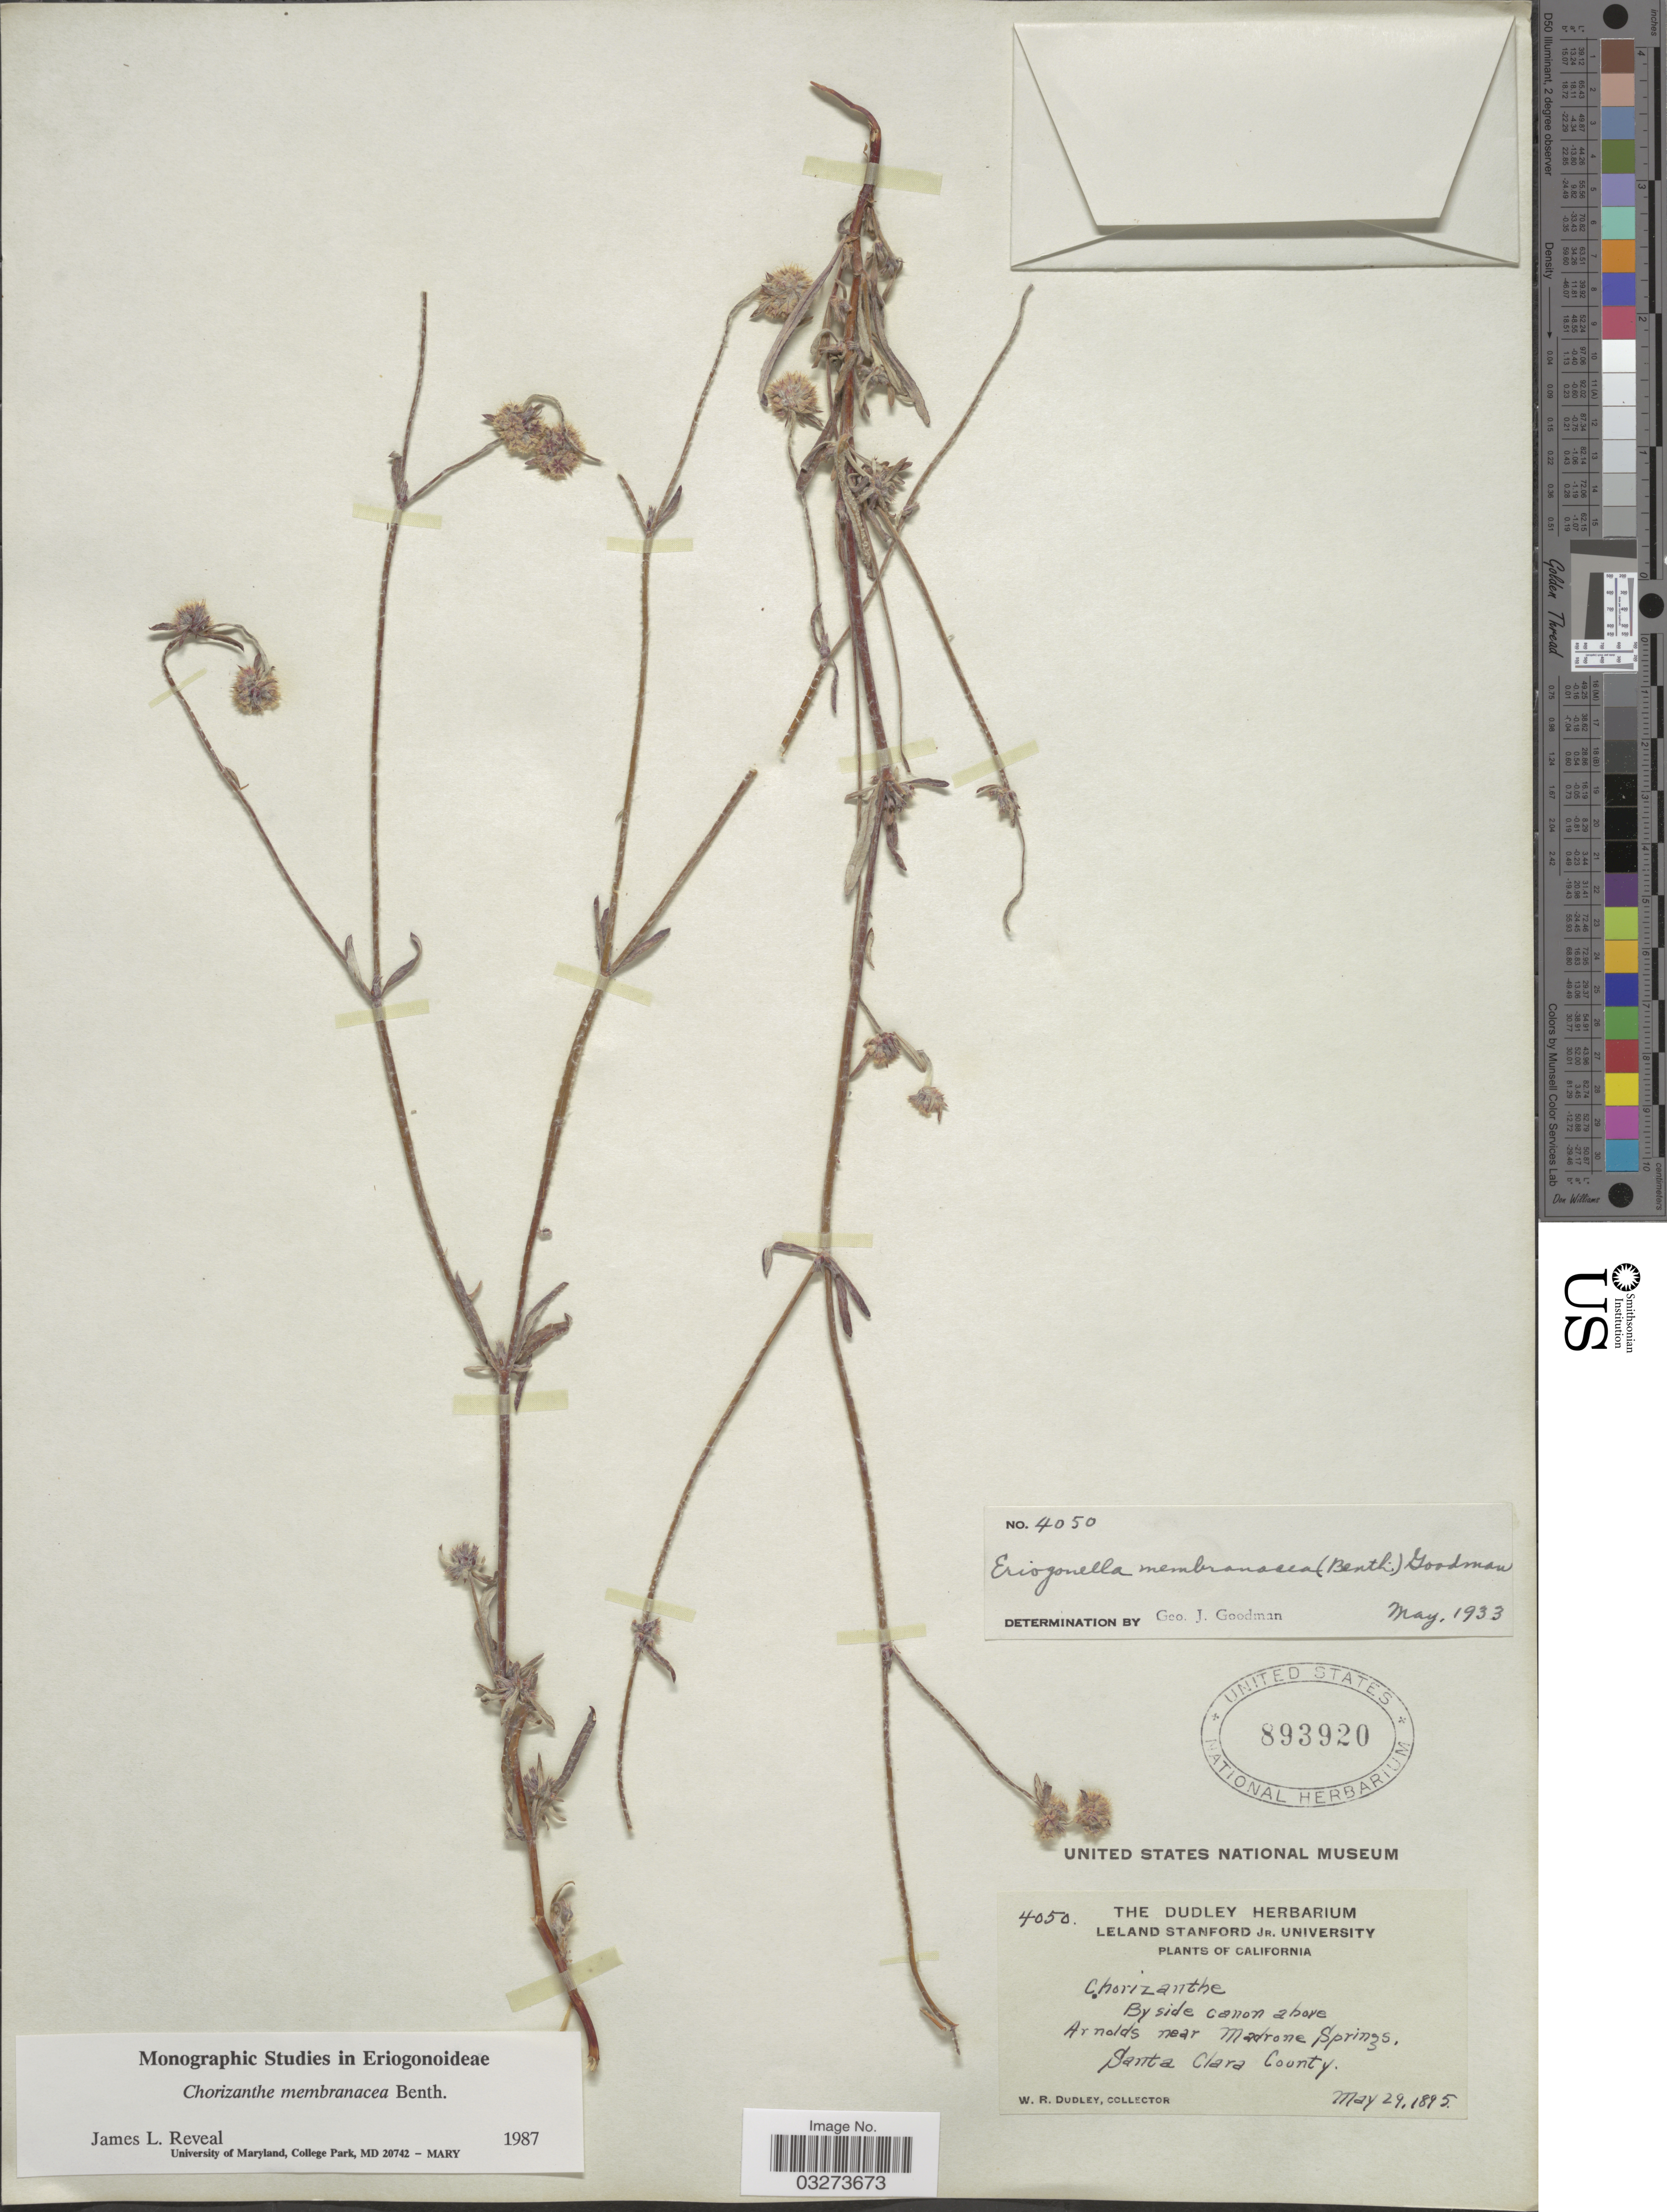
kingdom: Plantae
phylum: Tracheophyta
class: Magnoliopsida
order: Caryophyllales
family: Polygonaceae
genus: Chorizanthe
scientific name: Chorizanthe membranacea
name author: Benth.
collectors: W. Dudley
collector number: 4050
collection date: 1895-05-29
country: United States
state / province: California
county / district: Santa Clara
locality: By side canon above Arnolds near Madrone Springs, Santa Clara County.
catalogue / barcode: US 893920